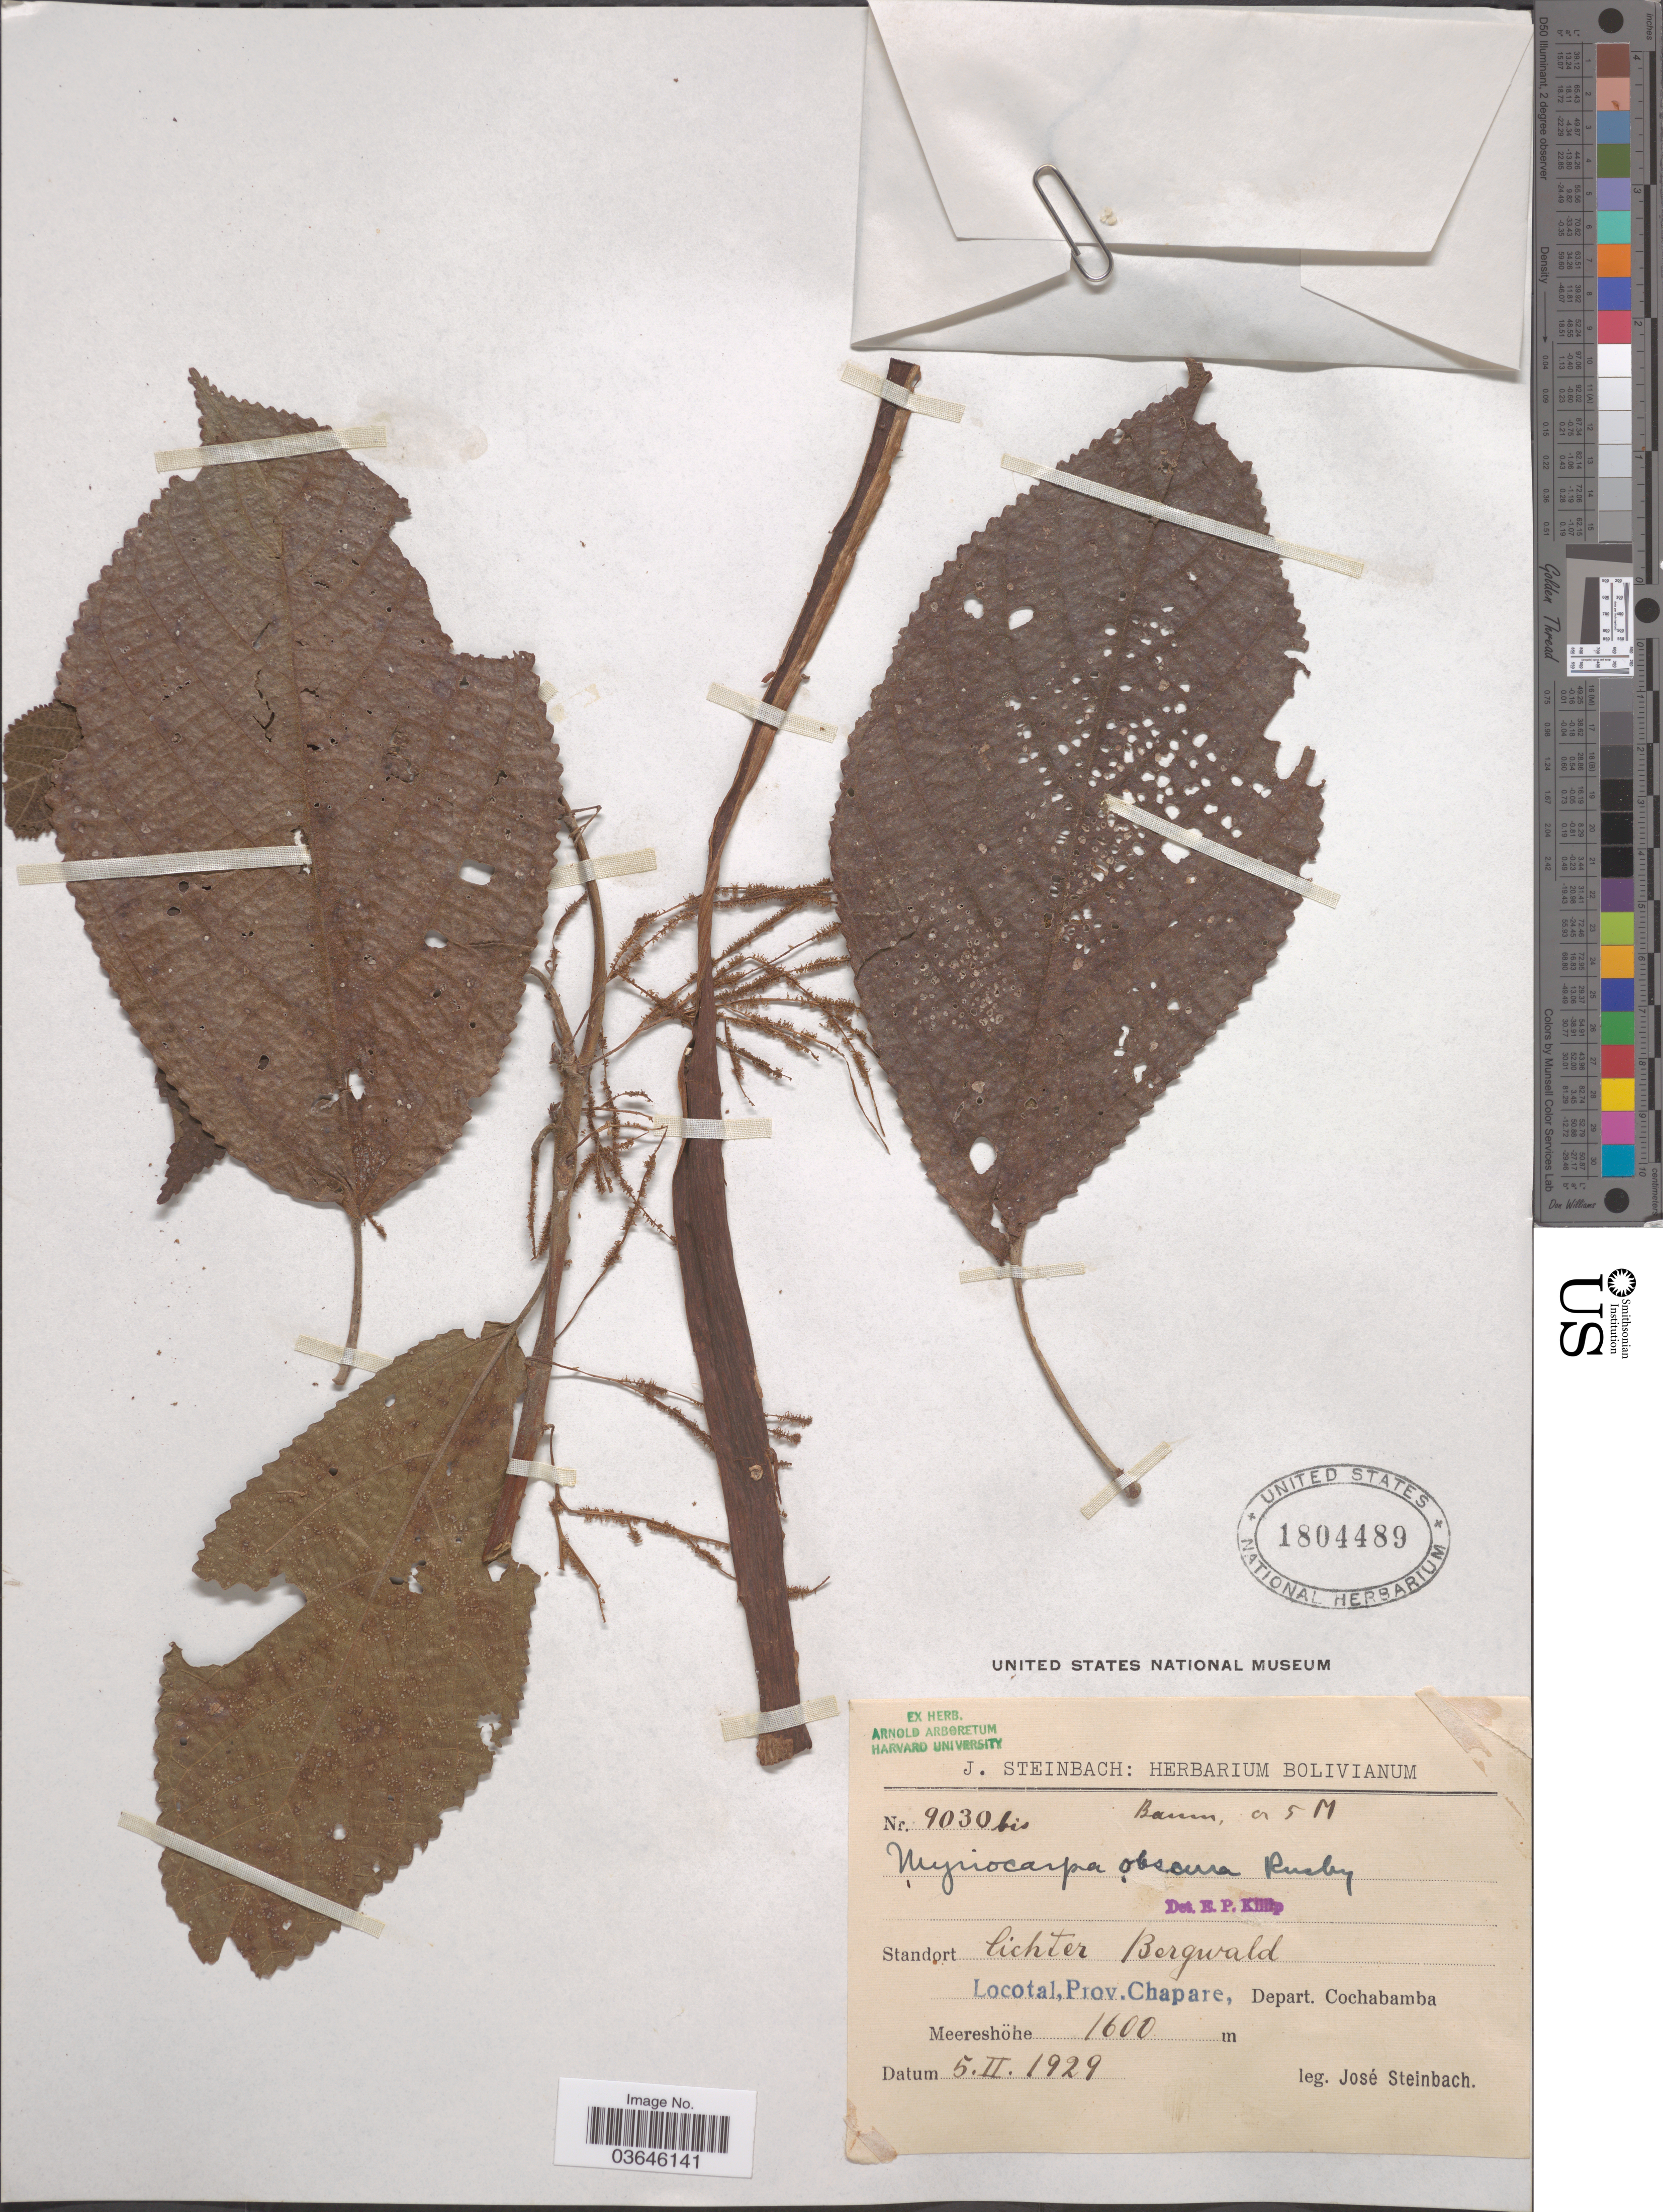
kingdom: Plantae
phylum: Tracheophyta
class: Magnoliopsida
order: Rosales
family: Urticaceae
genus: Myriocarpa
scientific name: Myriocarpa obscura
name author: Rusby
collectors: J. Steinbach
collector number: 9030bis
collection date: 1929-02-05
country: Bolivia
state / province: Cochabamba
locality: Standort lichter Bergwald. Locotal, prov. Chapare, Depart. Cochabamba.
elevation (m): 1600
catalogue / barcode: US 1804489